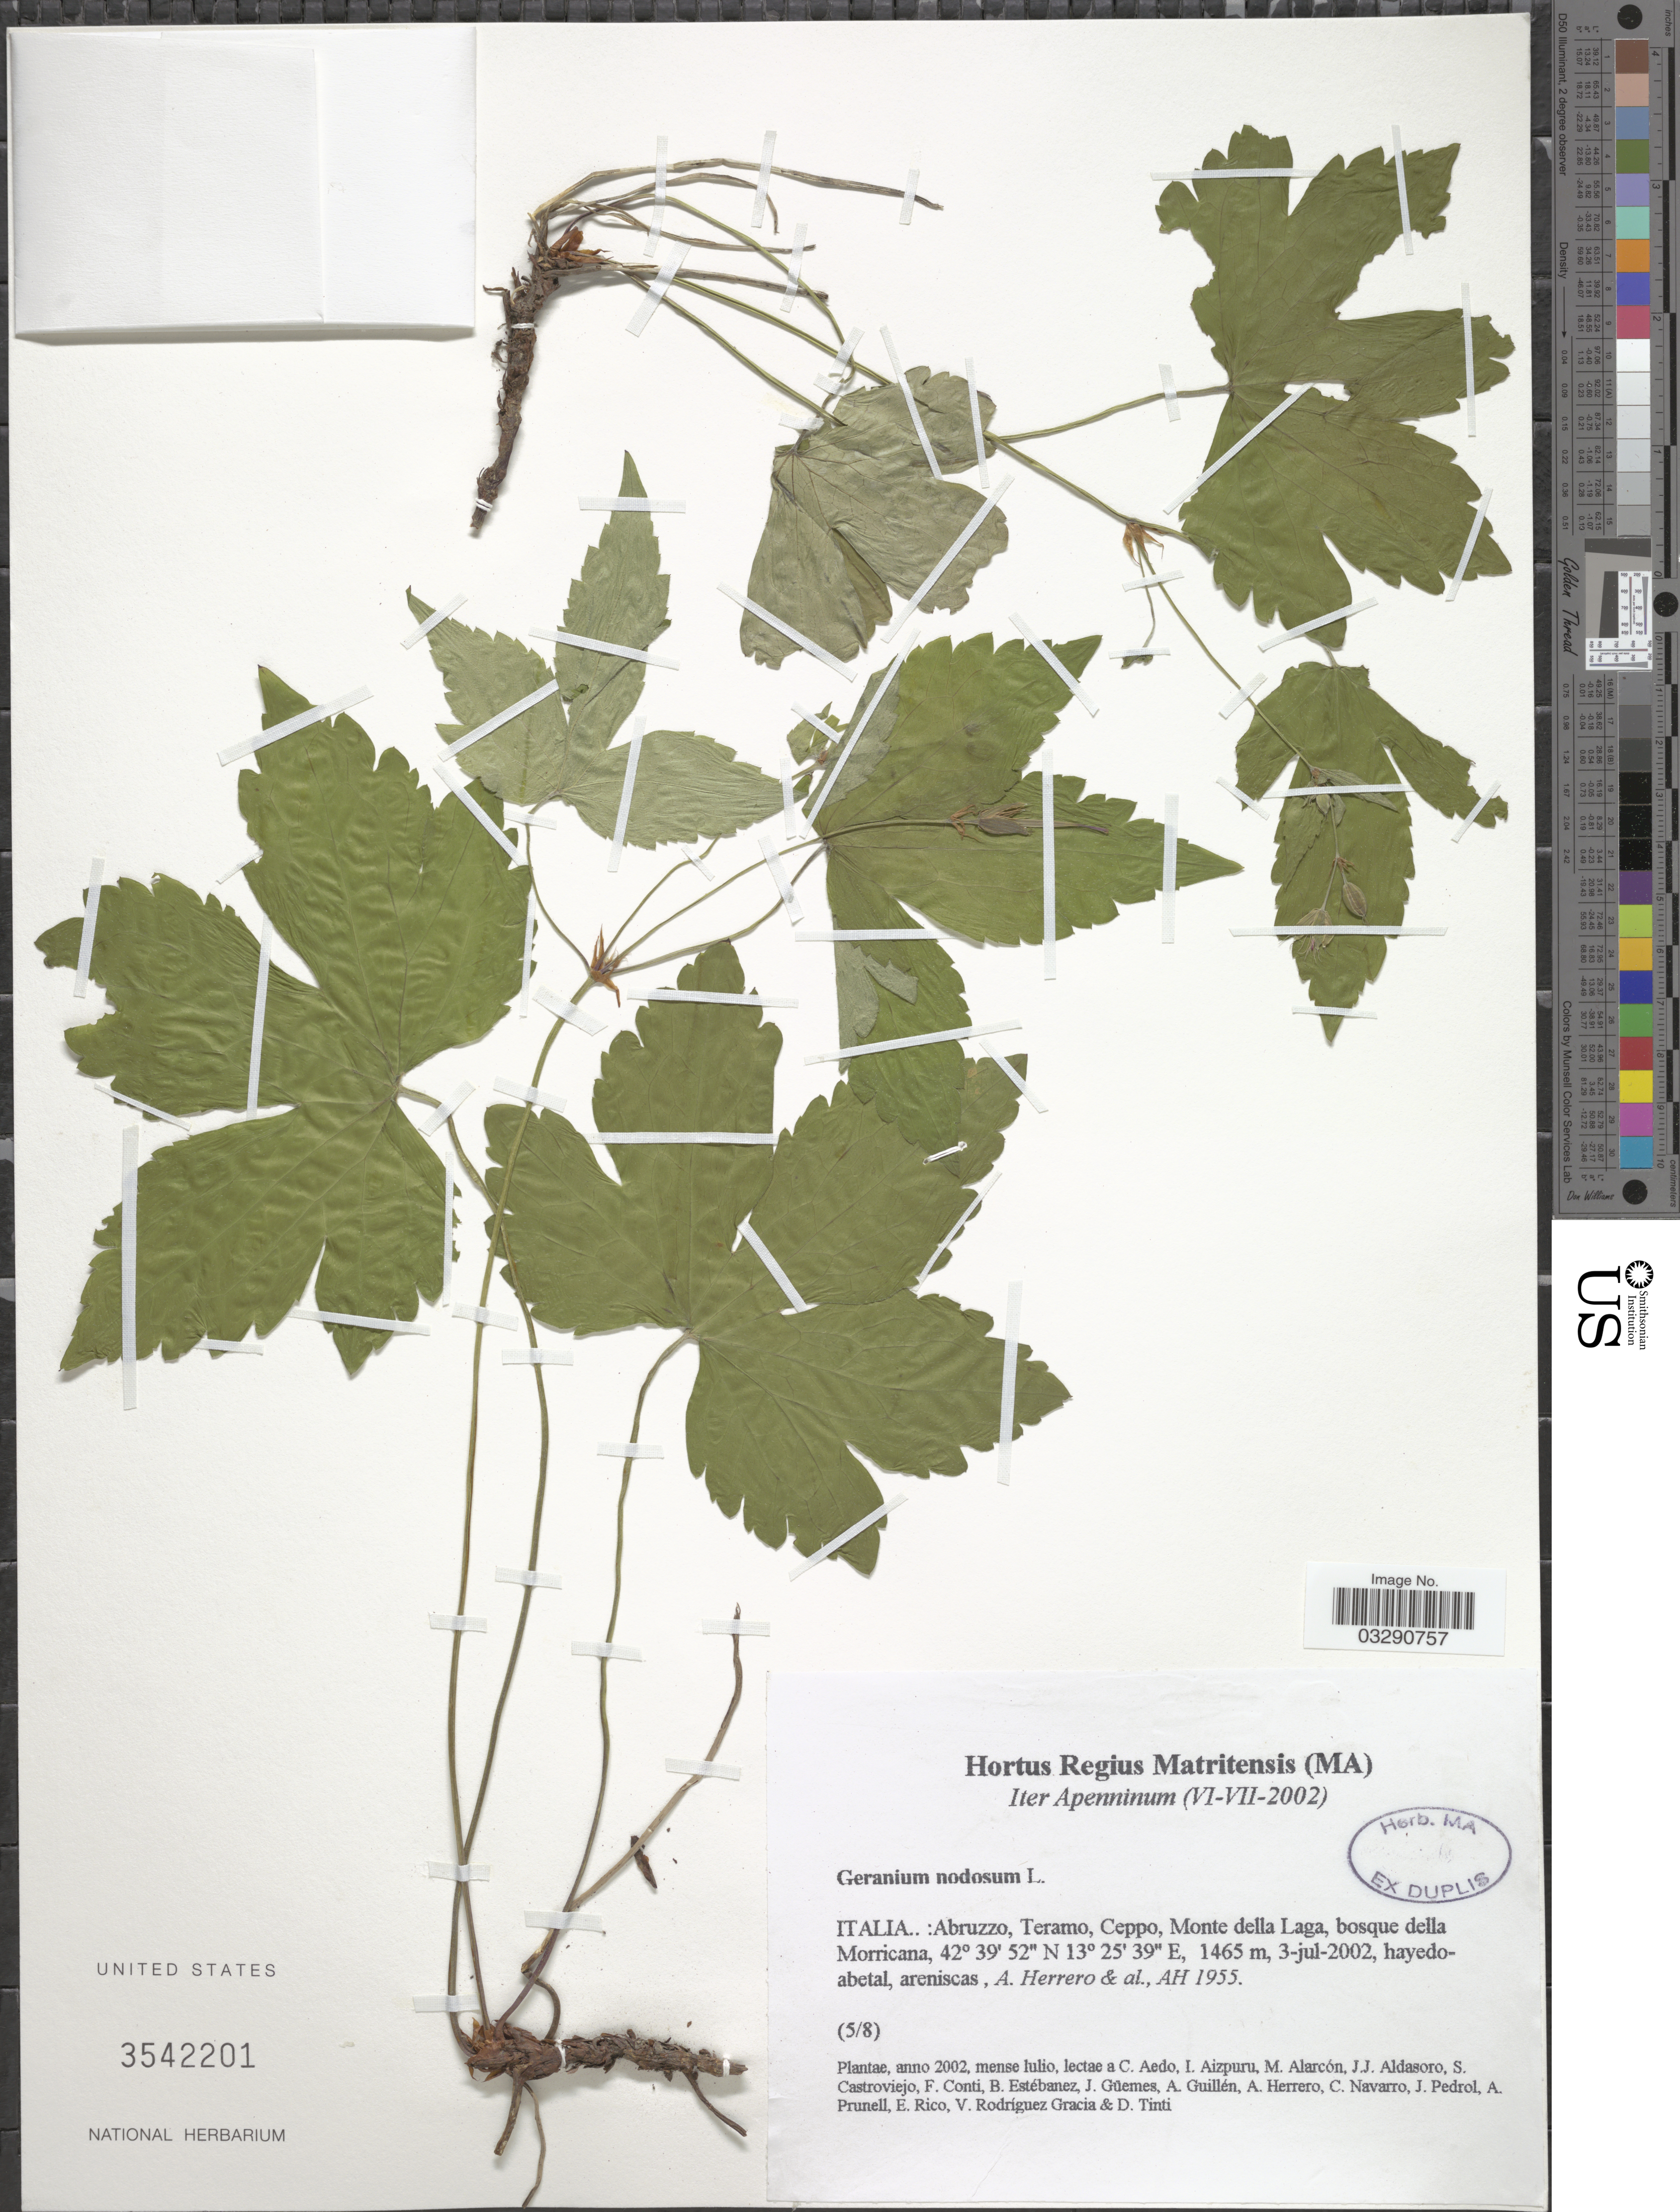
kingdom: Plantae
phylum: Tracheophyta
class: Magnoliopsida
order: Geraniales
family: Geraniaceae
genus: Geranium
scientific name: Geranium nodosum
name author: L.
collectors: A. Herrero & et al.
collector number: AH 1955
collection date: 2002-07-03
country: Italy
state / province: Abruzzo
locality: Teramo, Ceppo, Monte della Laga, bosque della Morricana.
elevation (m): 1465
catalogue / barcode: US 3542201